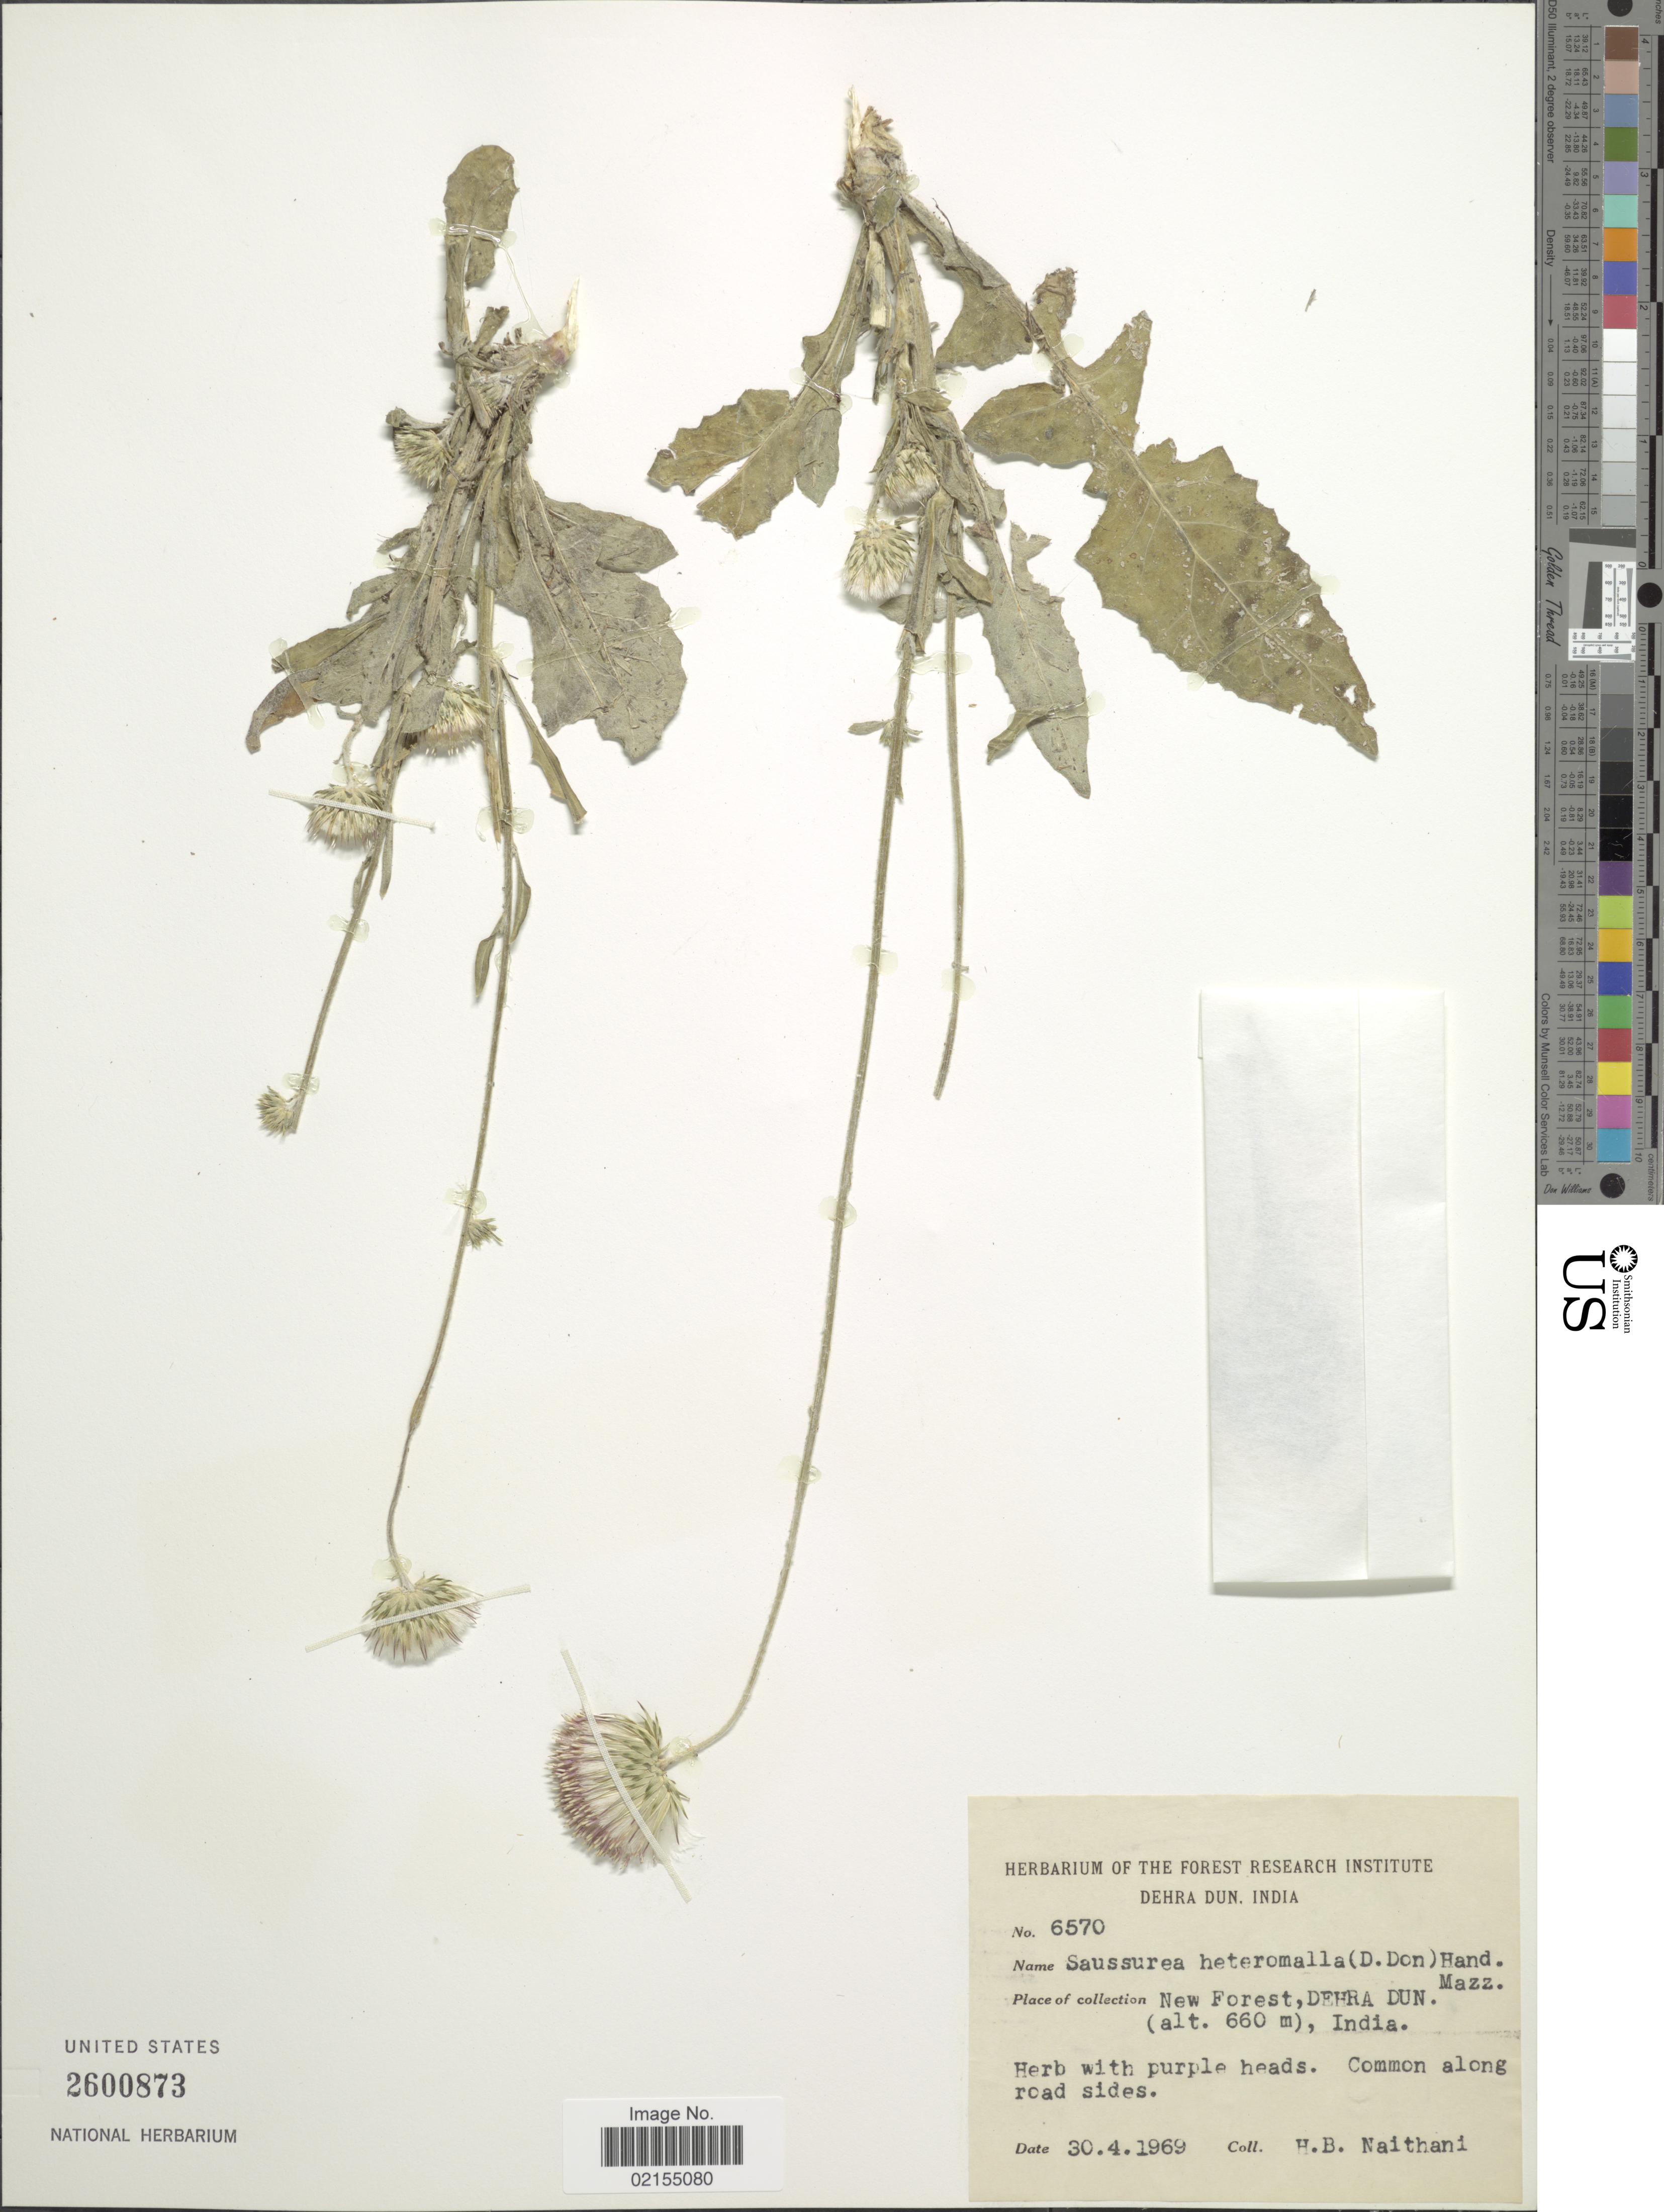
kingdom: Plantae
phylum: Tracheophyta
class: Magnoliopsida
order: Asterales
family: Asteraceae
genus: Himalaiella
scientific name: Himalaiella heteromalla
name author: (D. Don) Raab-Straube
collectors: H. Naithani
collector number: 6570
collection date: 1969-04-30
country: India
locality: Dehra Dun, India, New Forest, Dehra Dubn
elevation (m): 660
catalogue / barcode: US 2600873